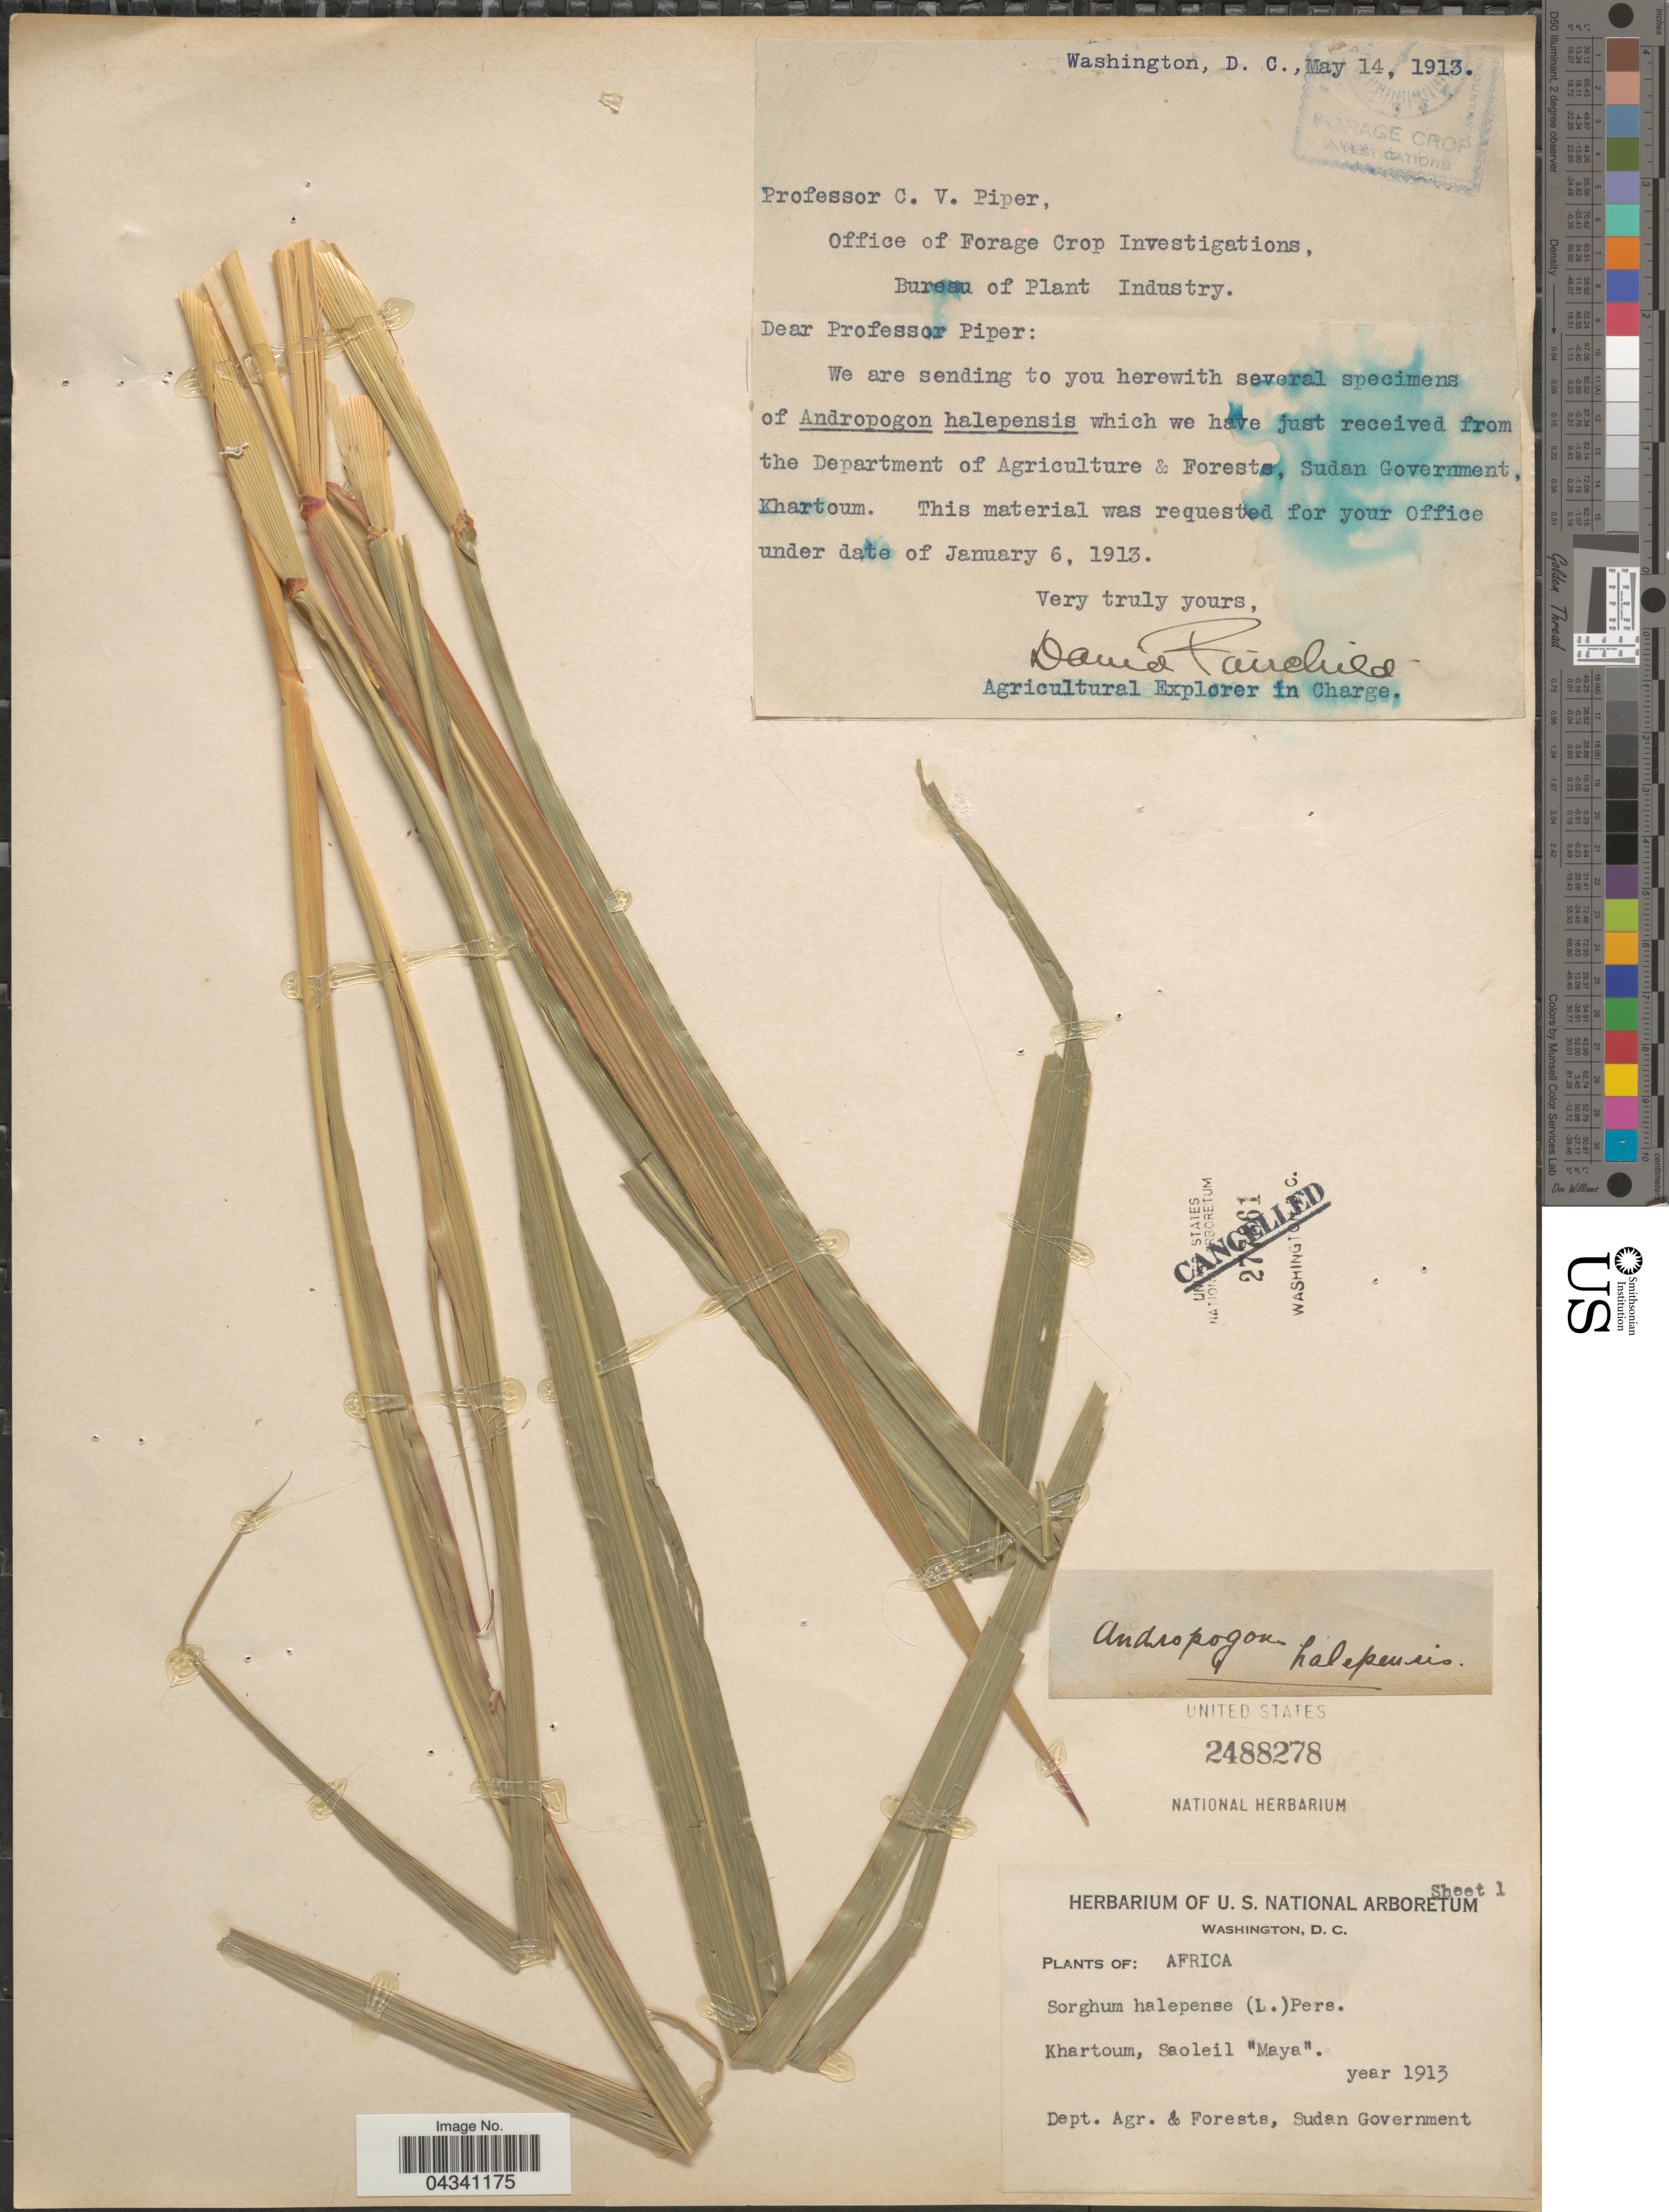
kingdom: Plantae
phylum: Tracheophyta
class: Liliopsida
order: Poales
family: Poaceae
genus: Sorghum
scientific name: Sorghum halepense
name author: (L.) Pers.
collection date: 1913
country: Sudan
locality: Khartoum, Saoleil "Maya".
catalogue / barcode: US 2488278